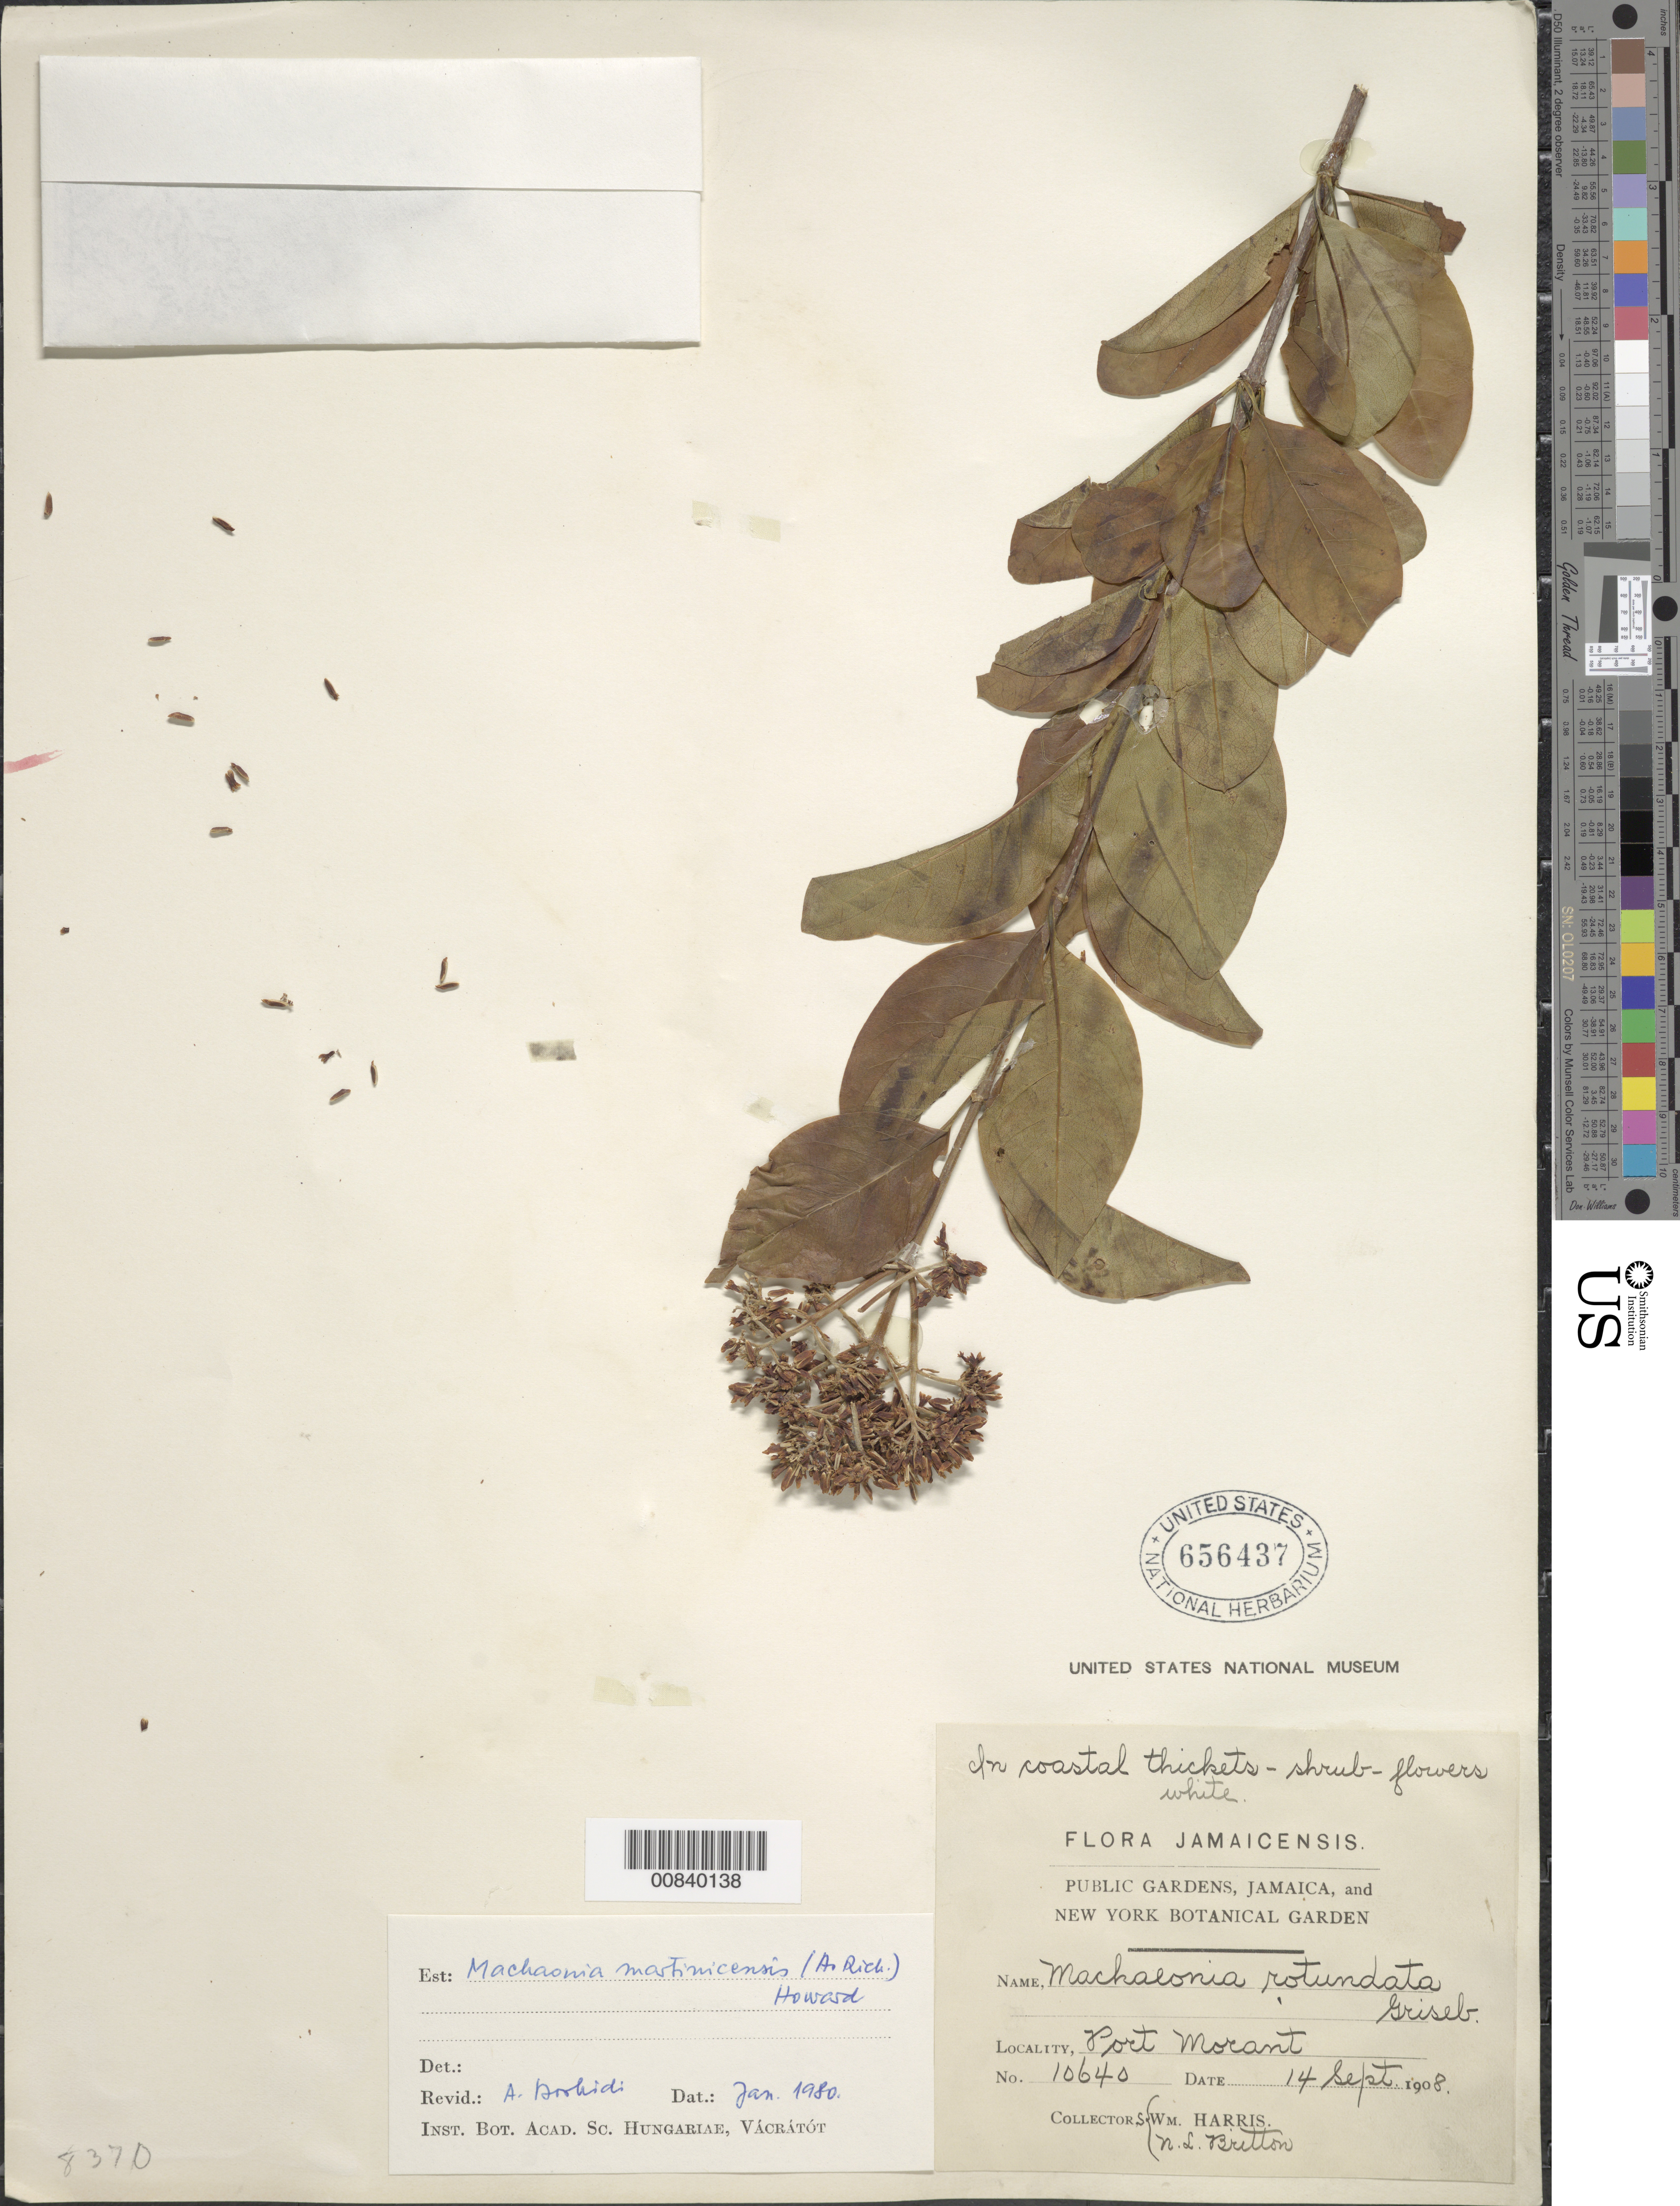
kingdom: Plantae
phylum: Tracheophyta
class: Magnoliopsida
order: Gentianales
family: Rubiaceae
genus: Machaonia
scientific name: Machaonia martinicensis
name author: (DC.) Standl.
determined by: Borhidi, Attila L.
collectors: W. H. Harris & N. Britton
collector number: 10640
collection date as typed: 14 Sep 1908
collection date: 1908-09-14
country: Jamaica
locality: Port Morant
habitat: In coastal thickets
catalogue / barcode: US 656437